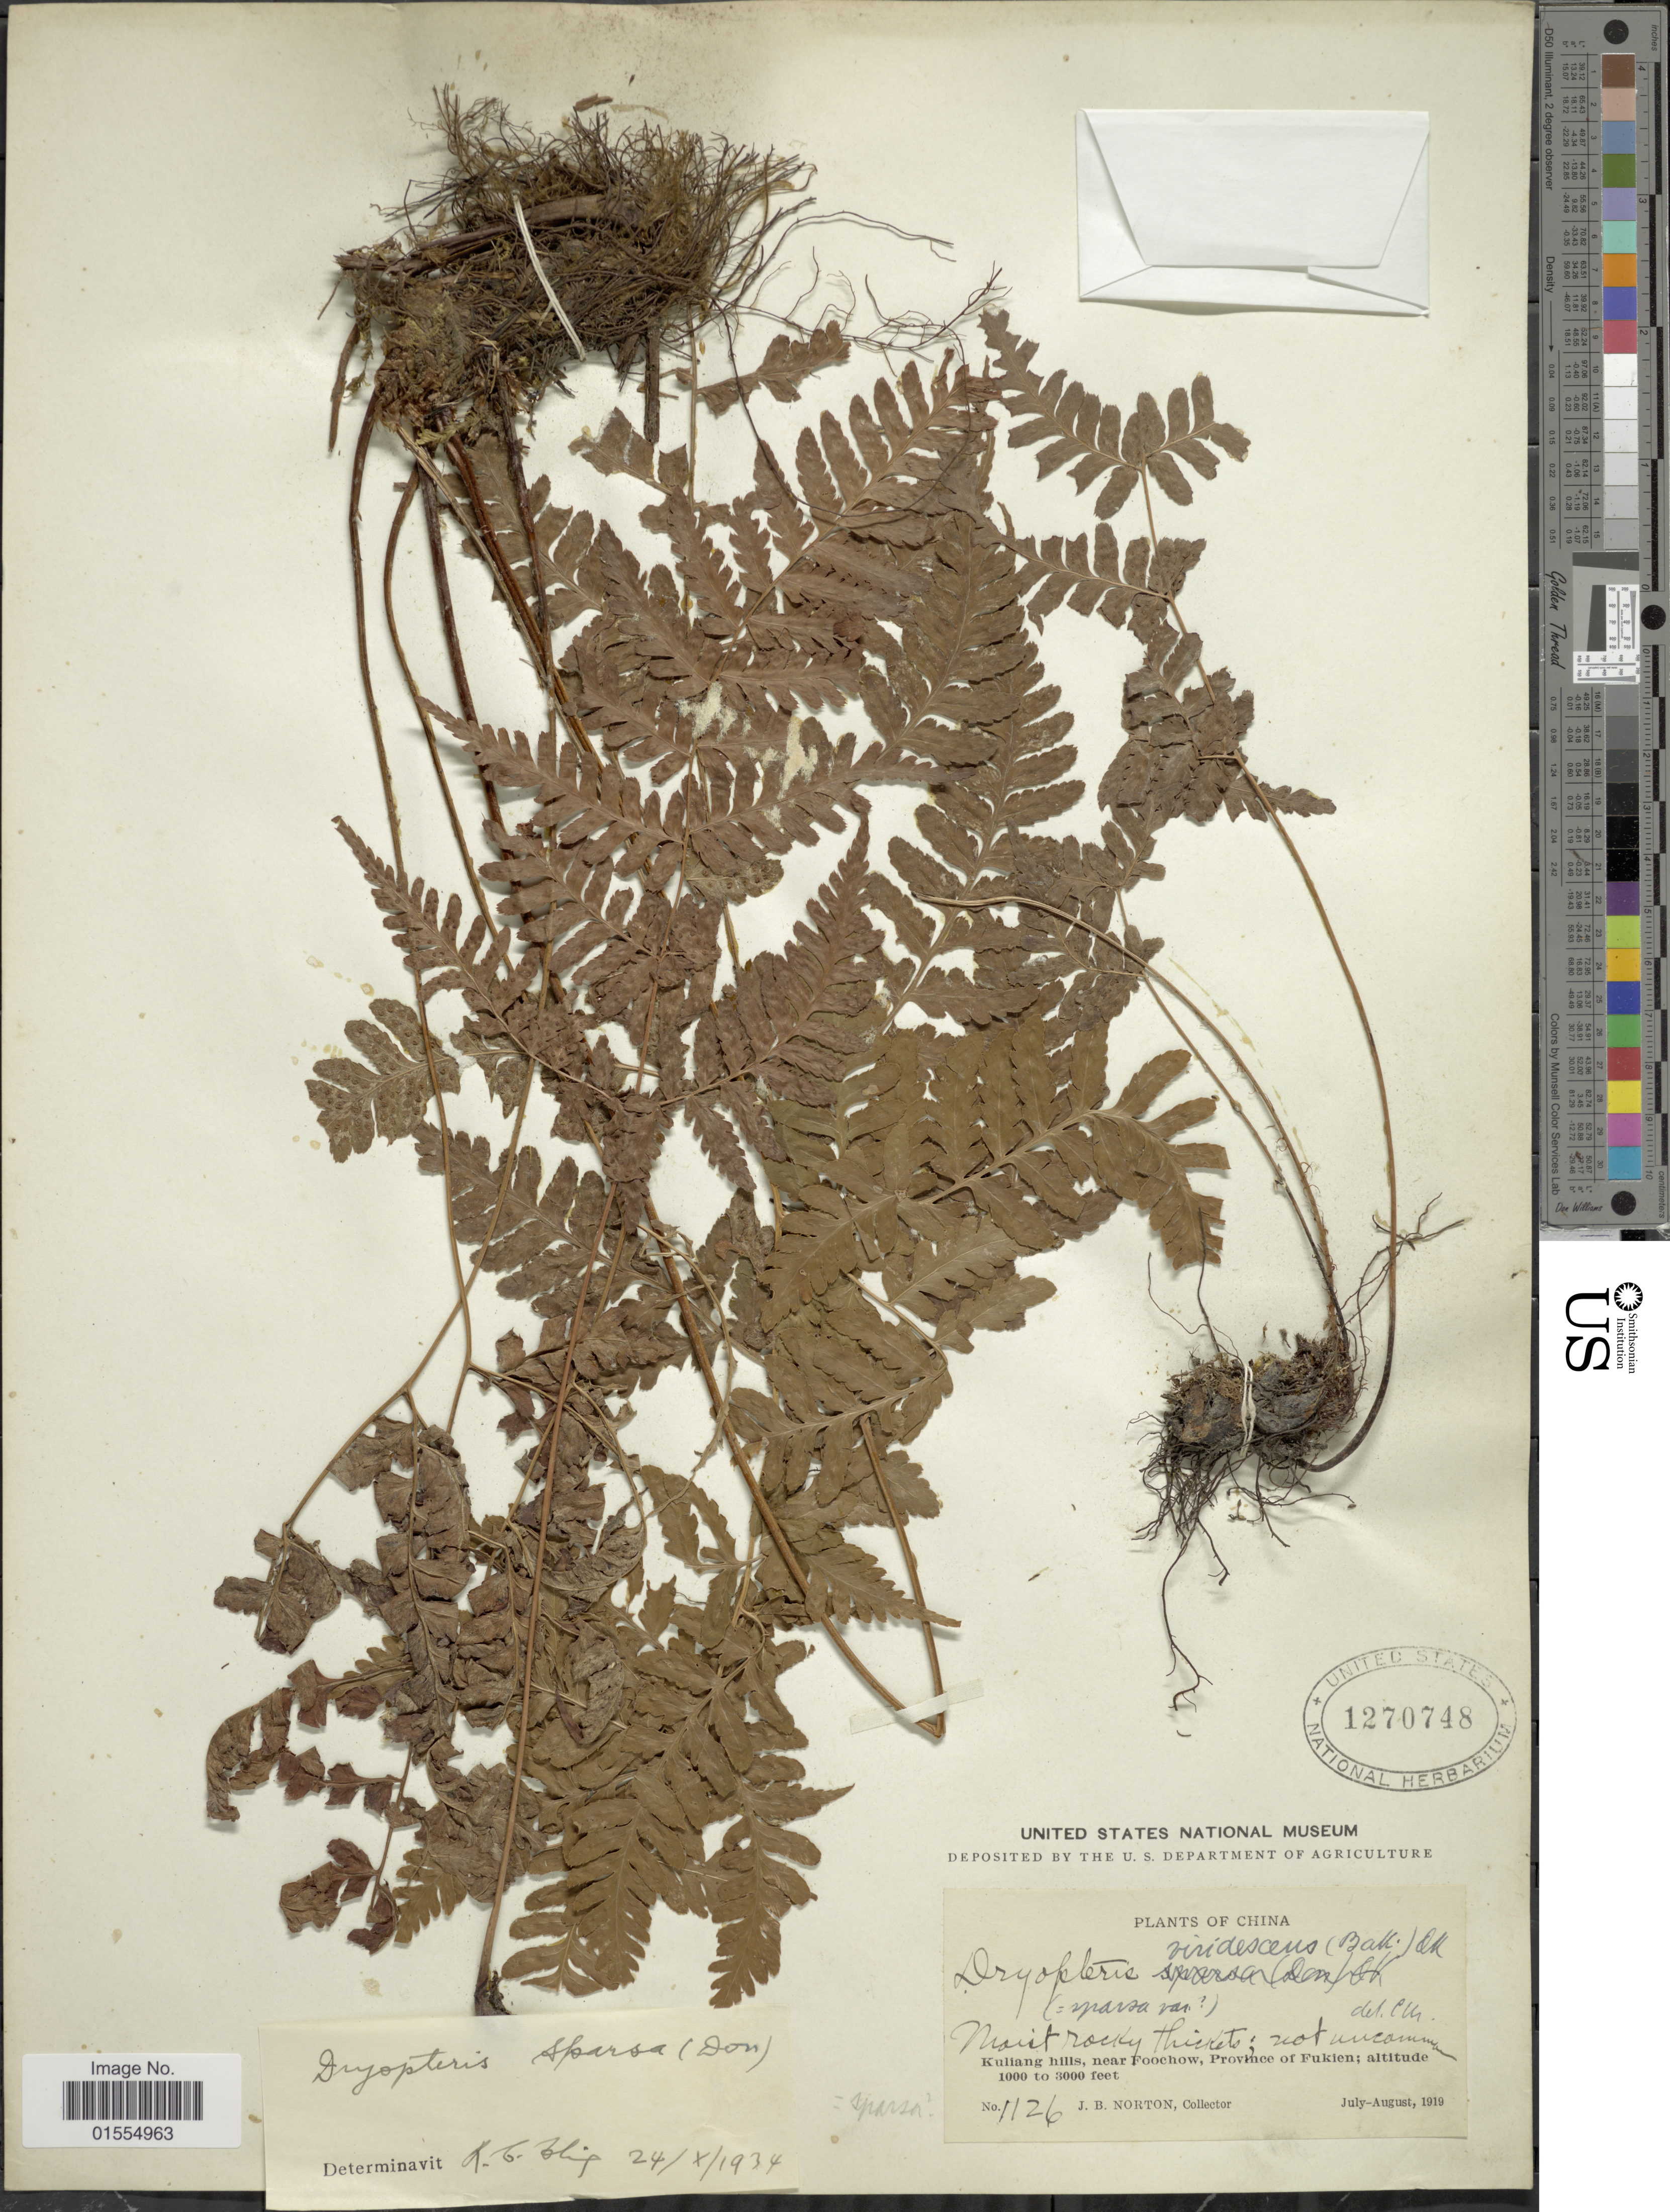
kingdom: Plantae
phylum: Tracheophyta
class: Polypodiopsida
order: Polypodiales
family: Dryopteridaceae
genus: Dryopteris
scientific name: Dryopteris sparsa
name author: (D. Don) Kuntze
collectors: J. B. Norton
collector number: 1126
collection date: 1919-07/1919-08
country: China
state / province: Fujian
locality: China, Kuliang hills, near Foochow, Province of Fukien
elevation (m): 305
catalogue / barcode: US 1270748